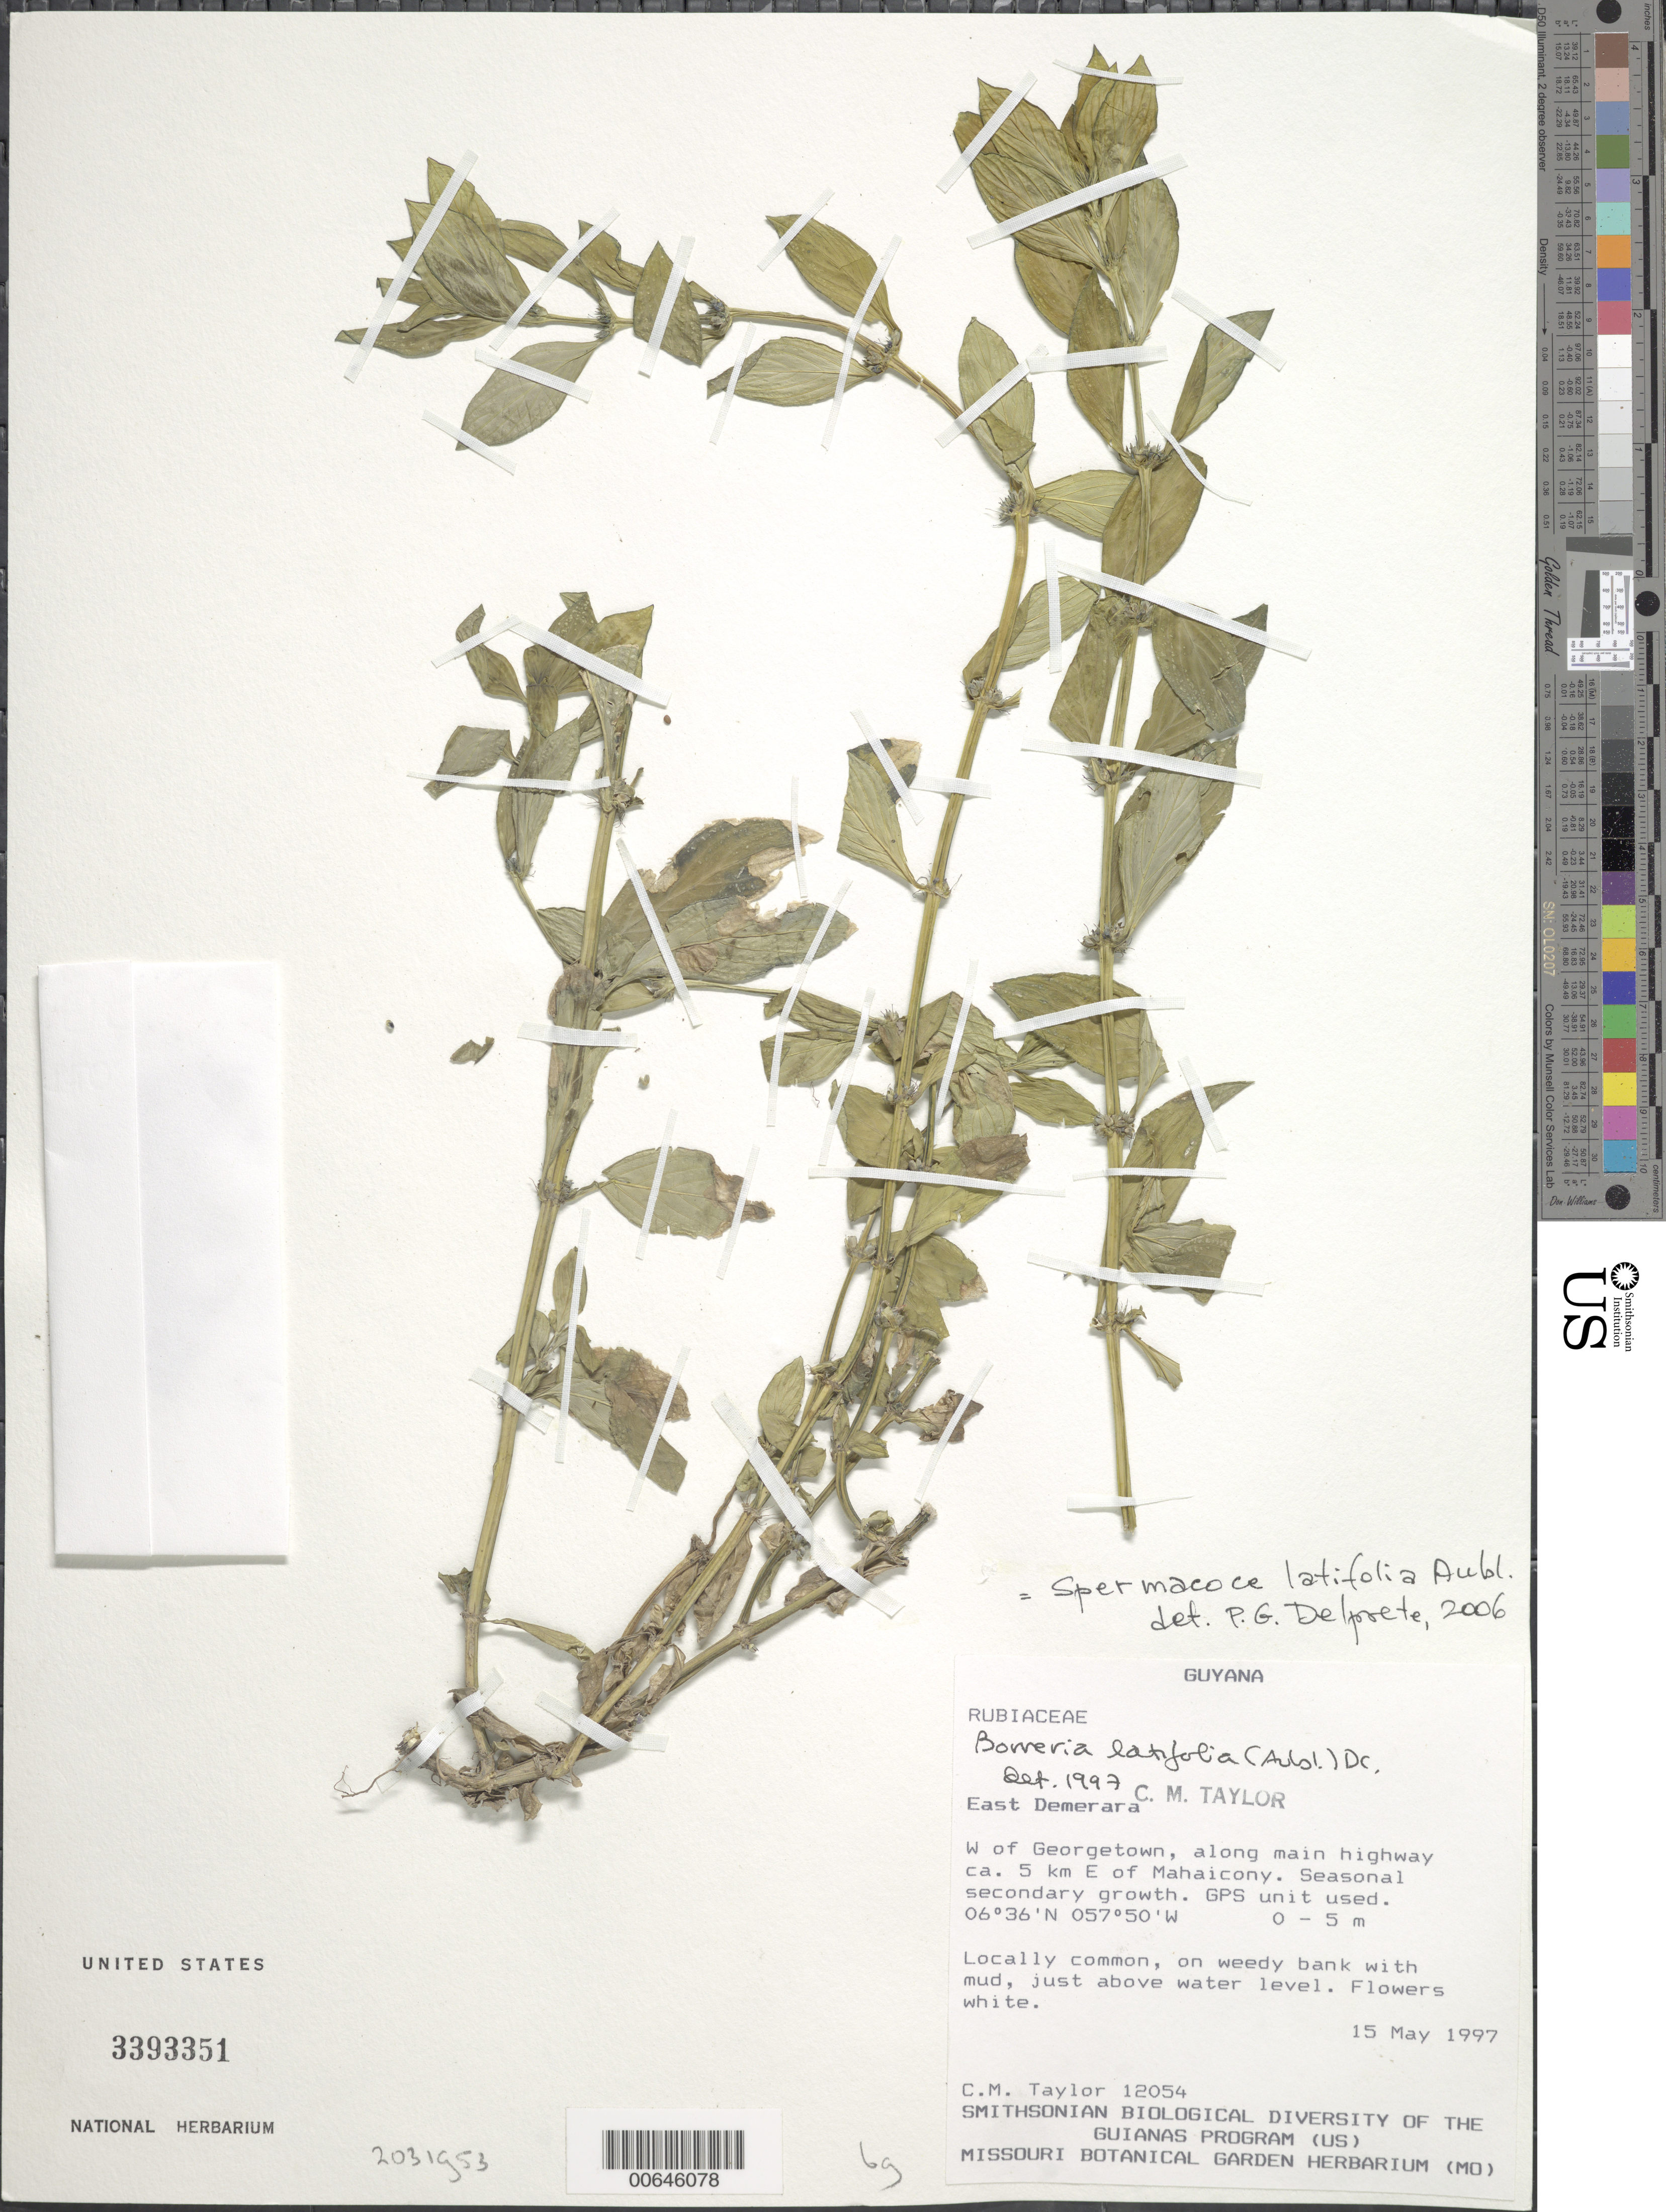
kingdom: Plantae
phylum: Tracheophyta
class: Magnoliopsida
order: Gentianales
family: Rubiaceae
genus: Spermacoce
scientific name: Spermacoce latifolia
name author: Aubl.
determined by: Delprete, P. G., Herb. de Guyane Cay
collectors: C. M. Taylor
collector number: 12054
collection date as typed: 15 May 1997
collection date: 1997-05-15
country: Guyana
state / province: Demerara-Mahaica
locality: Georgetown, W along main hwy., about 5 km E of Mahaicony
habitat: Seasonal, secondary growth. Locally common on weedy bank with mud, just above water level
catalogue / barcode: US 3393351